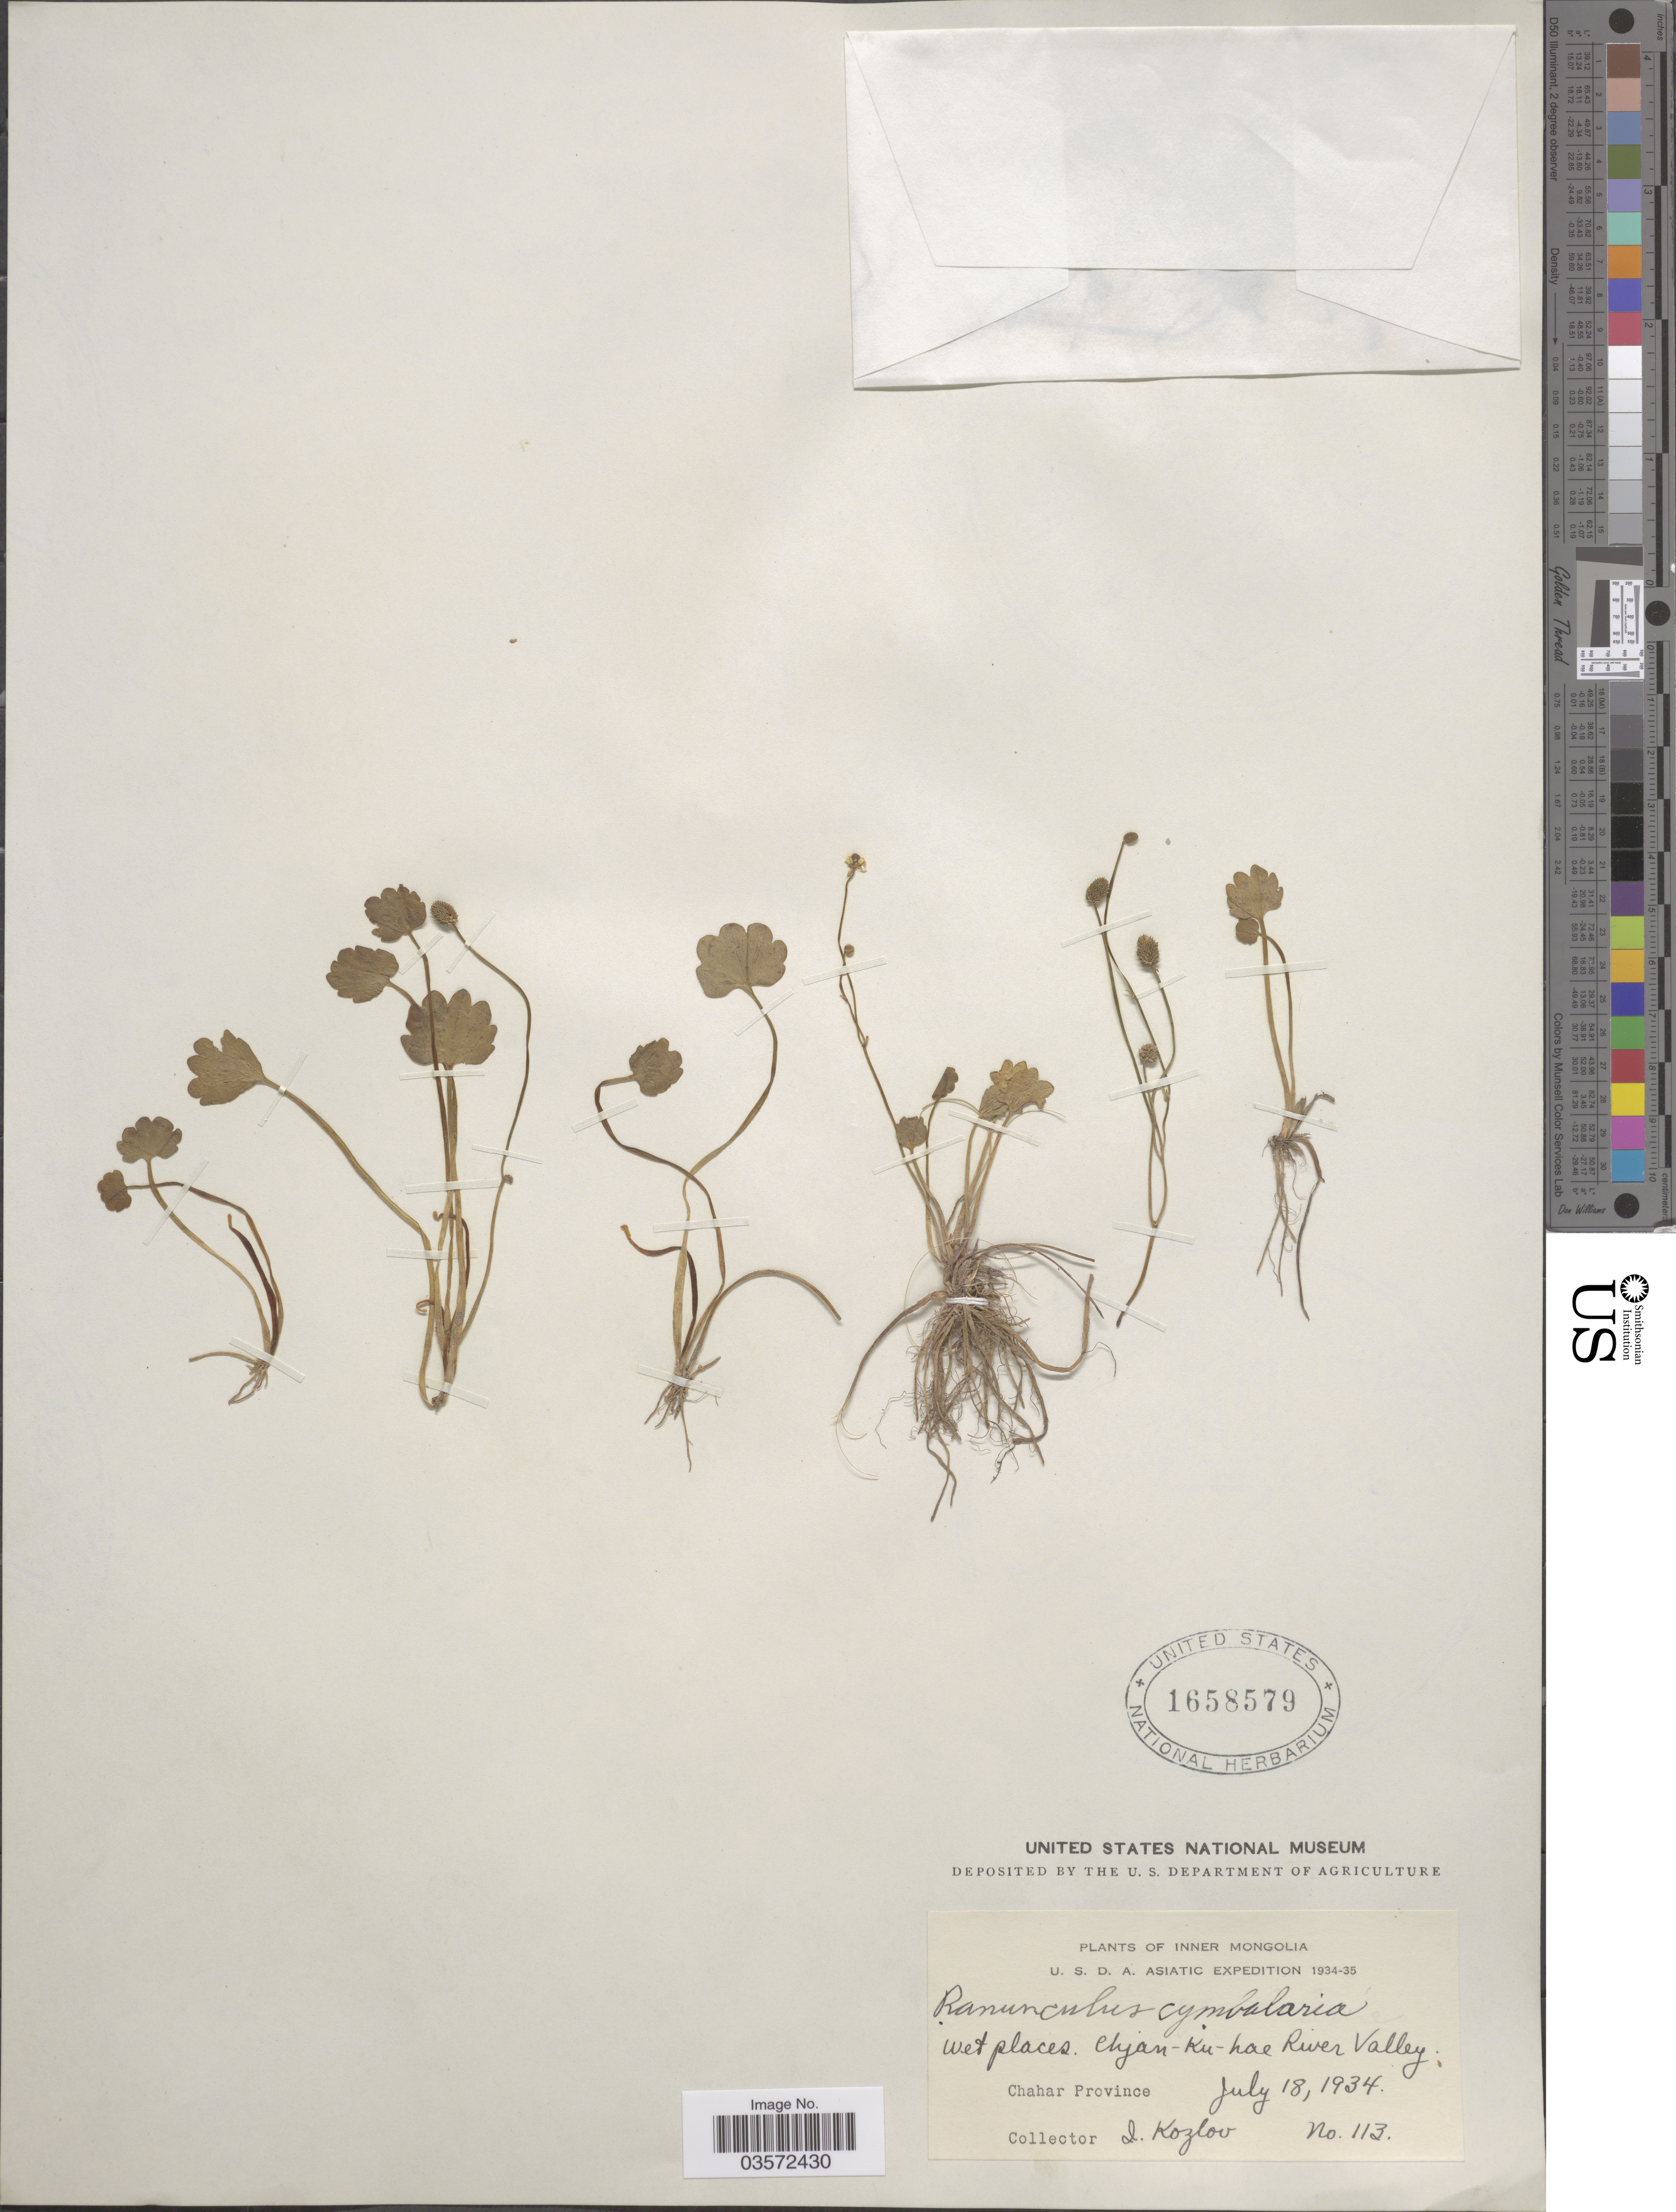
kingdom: Plantae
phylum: Tracheophyta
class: Magnoliopsida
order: Ranunculales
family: Ranunculaceae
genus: Halerpestes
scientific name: Halerpestes cymbalaria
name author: (Pursh) Greene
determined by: Strong, M. T., (US), Smithsonian Institution - National Museum of Natural History (UNITED STATES)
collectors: I. Kozlov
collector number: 113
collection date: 1934-07-18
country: China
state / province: Nei Monggol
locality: Inner Mongolia. Chjan-Ku-hae River Valley. Chahar Province.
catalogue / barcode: US 1658579